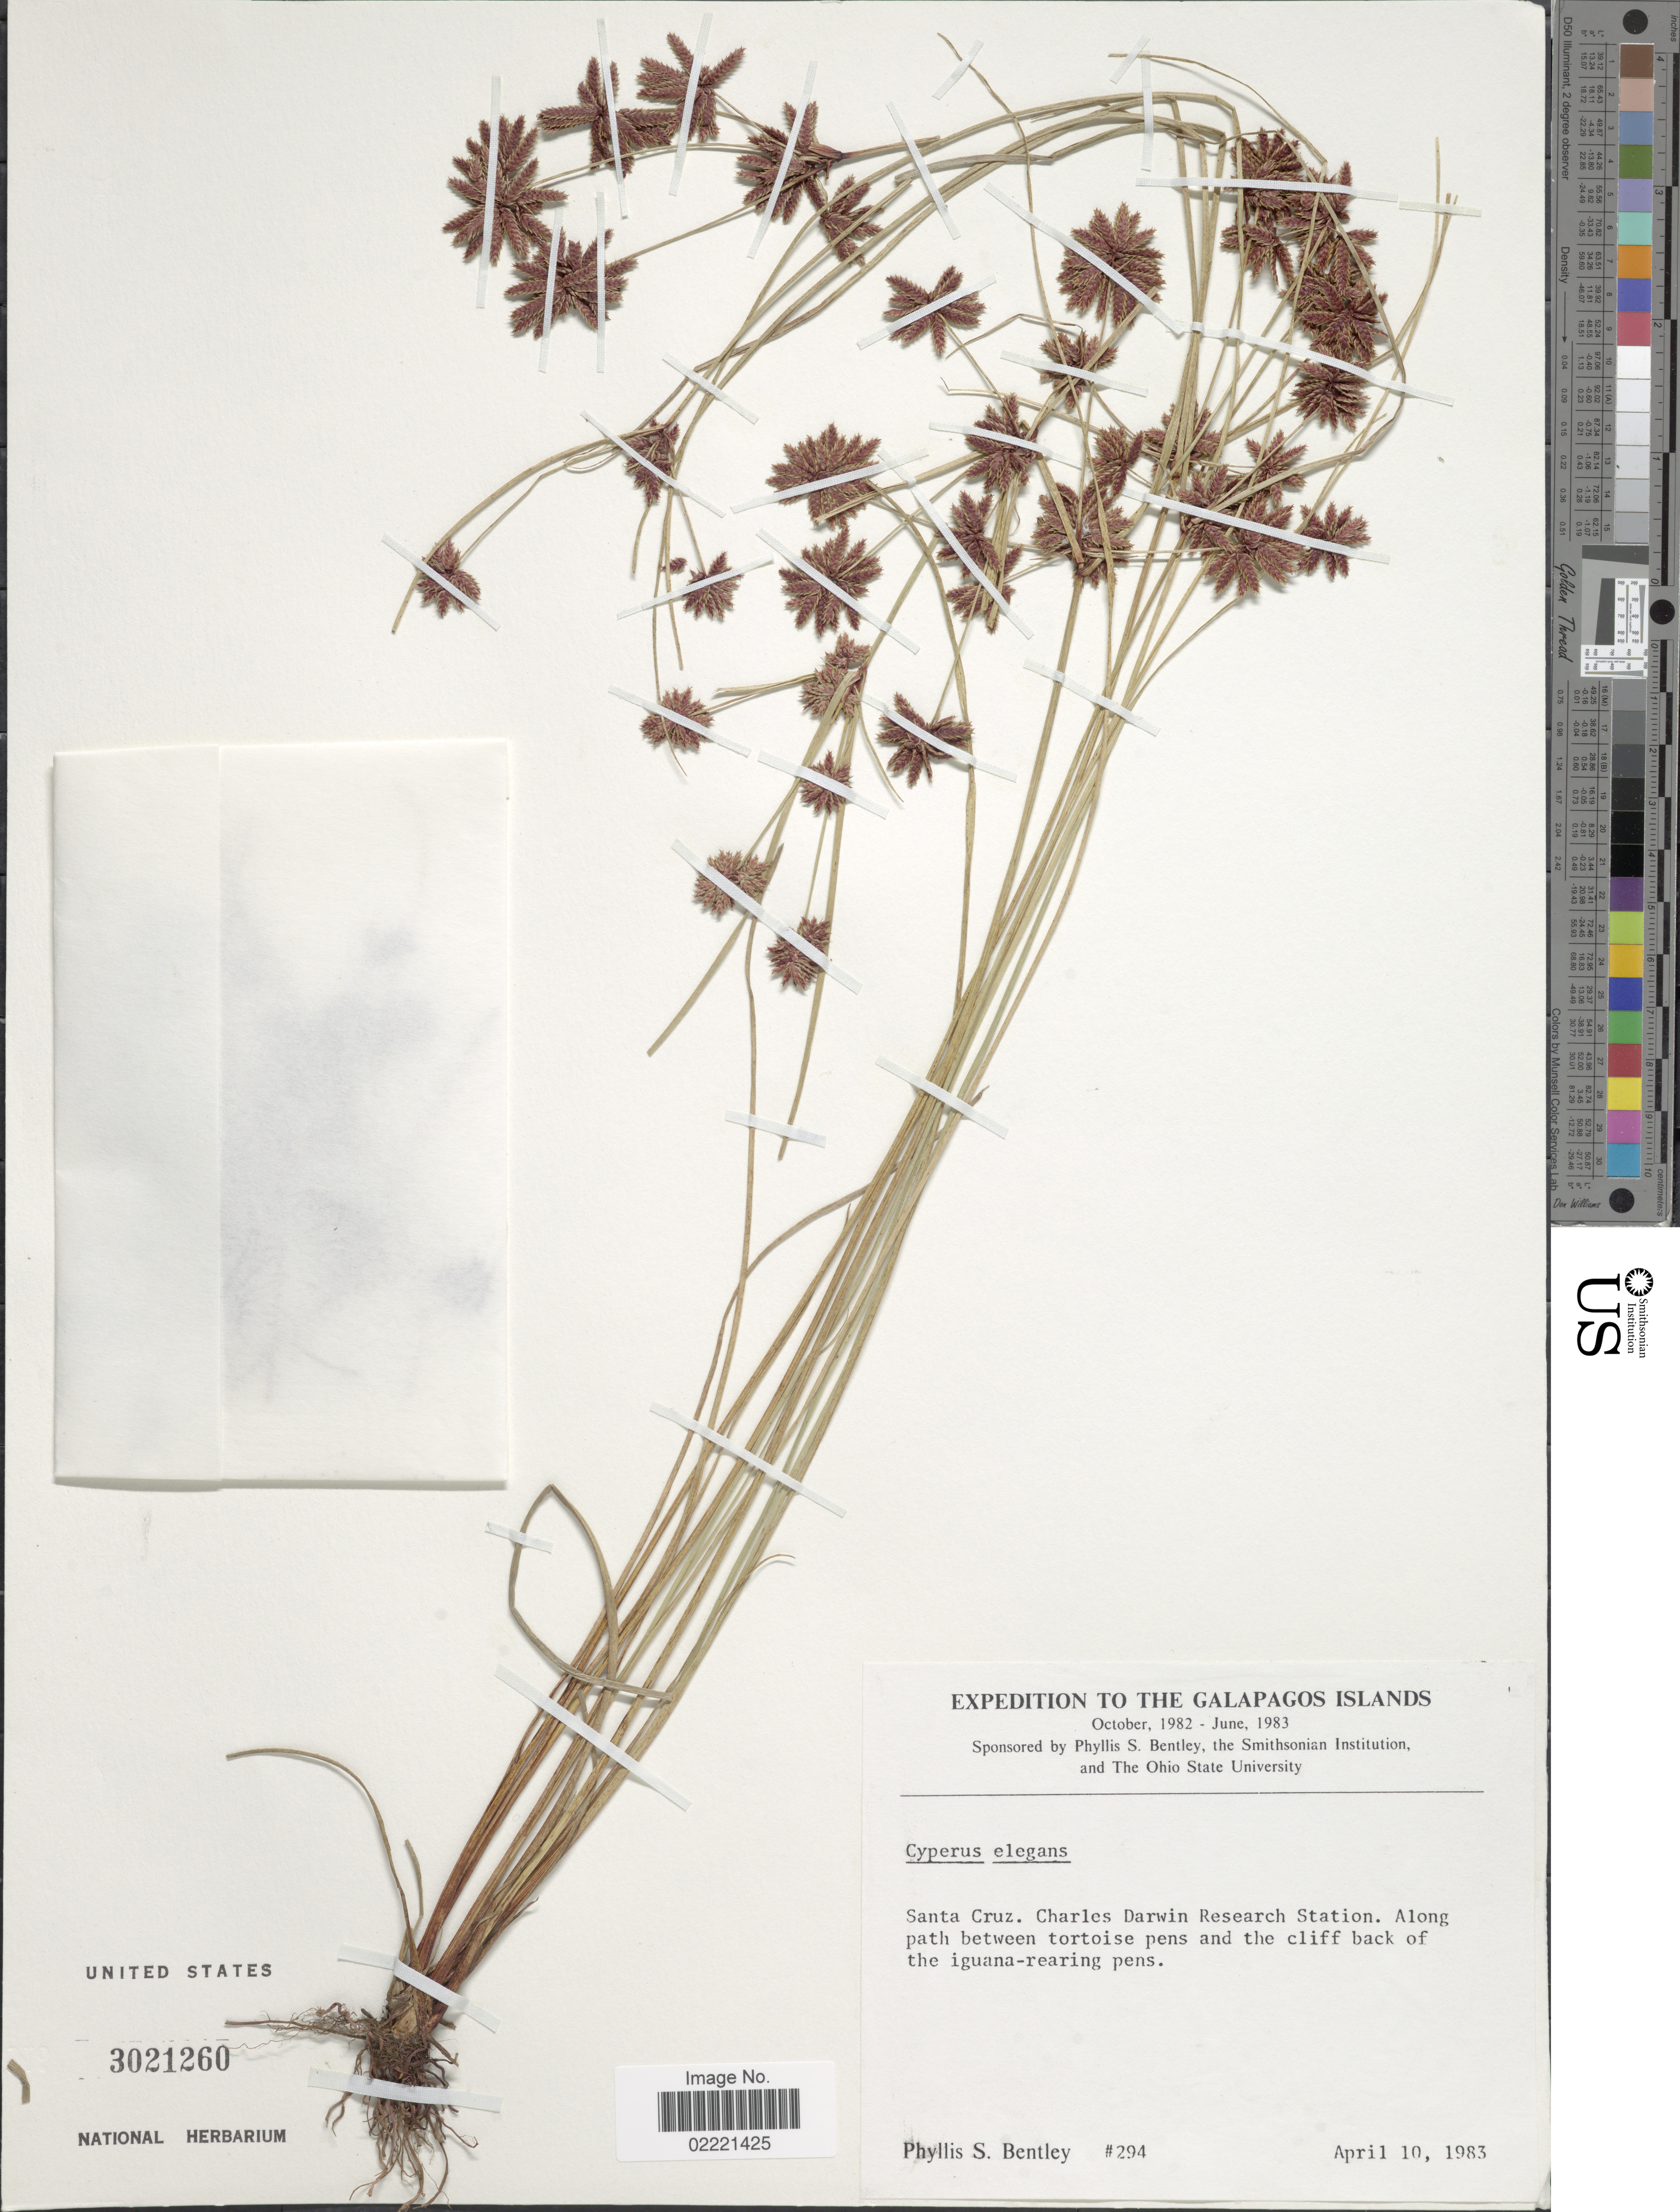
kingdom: Plantae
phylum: Tracheophyta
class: Liliopsida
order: Poales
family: Cyperaceae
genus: Cyperus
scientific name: Cyperus elegans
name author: L.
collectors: P. S. Bentley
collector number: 294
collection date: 1983-04-10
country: Ecuador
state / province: Colón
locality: Galapagos Islands, Santa Cruz, Charles Darwin Research Station, along path between tortoise pens and the cliff back of the iguana-rearing pens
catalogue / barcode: US 3021260